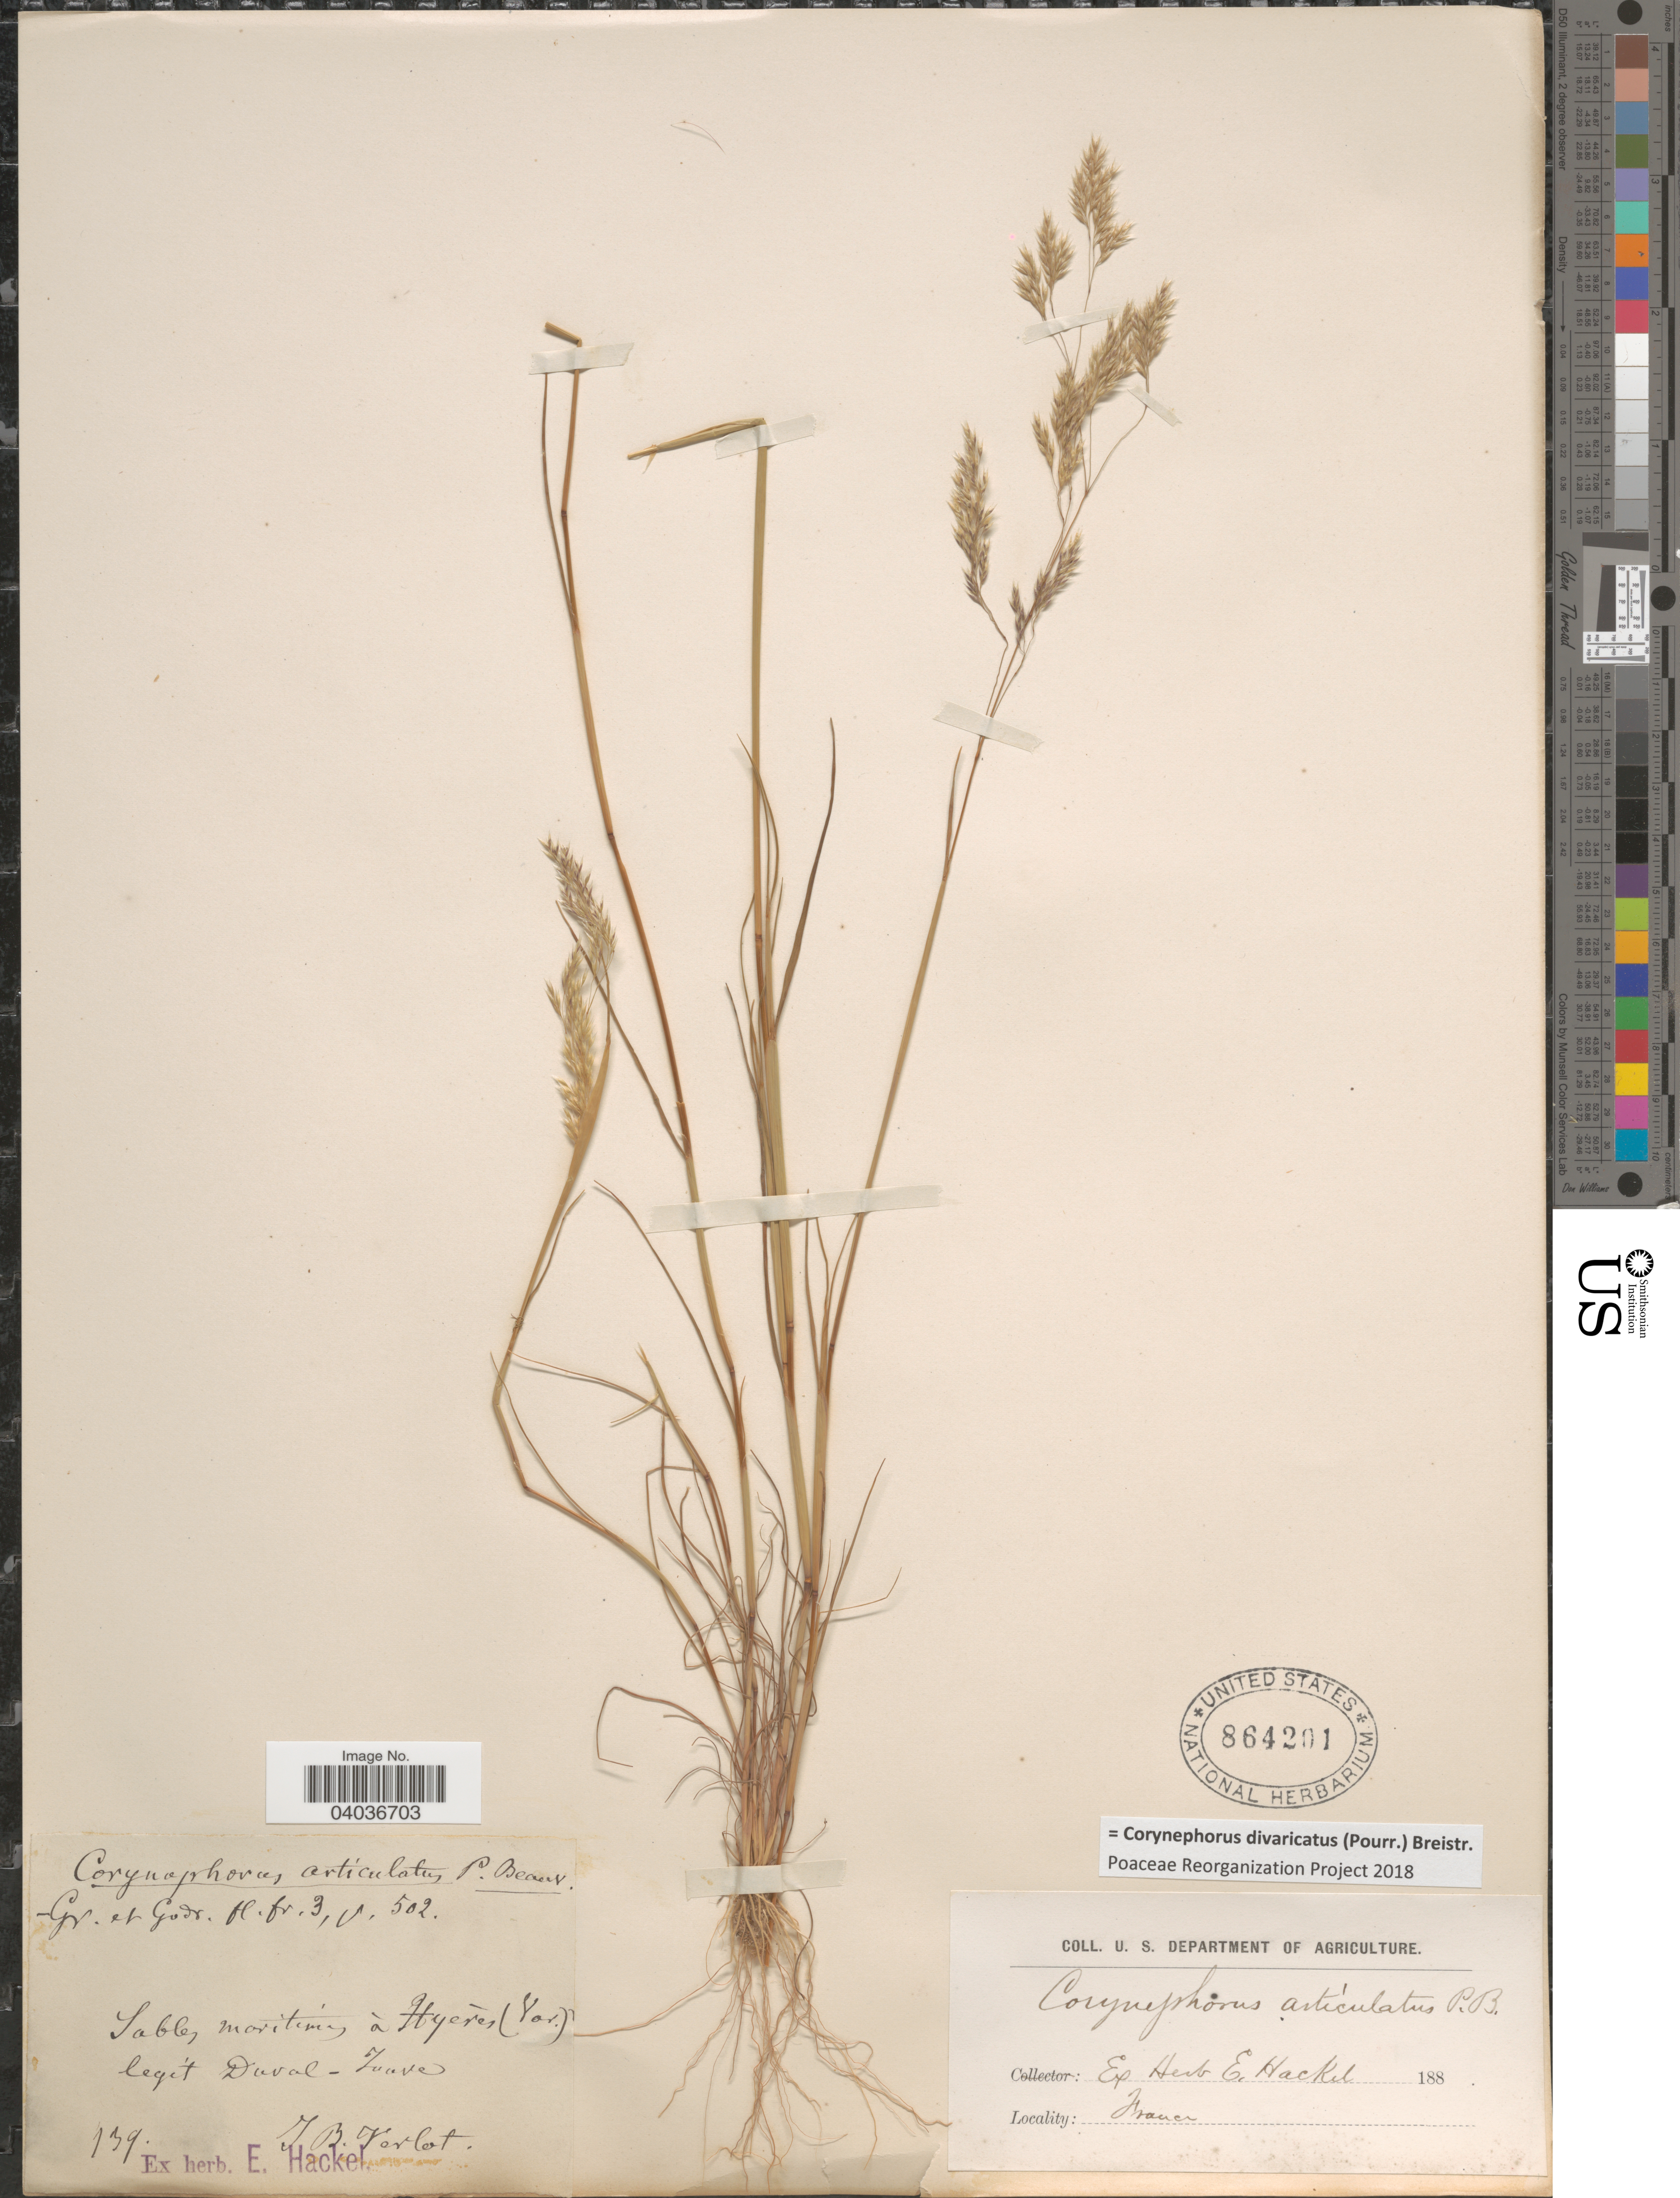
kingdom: Plantae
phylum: Tracheophyta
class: Liliopsida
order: Poales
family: Poaceae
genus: Corynephorus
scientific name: Corynephorus divaricatus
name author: (Pourr.) Breistroffer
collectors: Duval-Jouve & J. B. Verlot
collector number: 139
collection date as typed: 188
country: France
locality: Sables maritimes à Hyères (Var.).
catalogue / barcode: US 864201